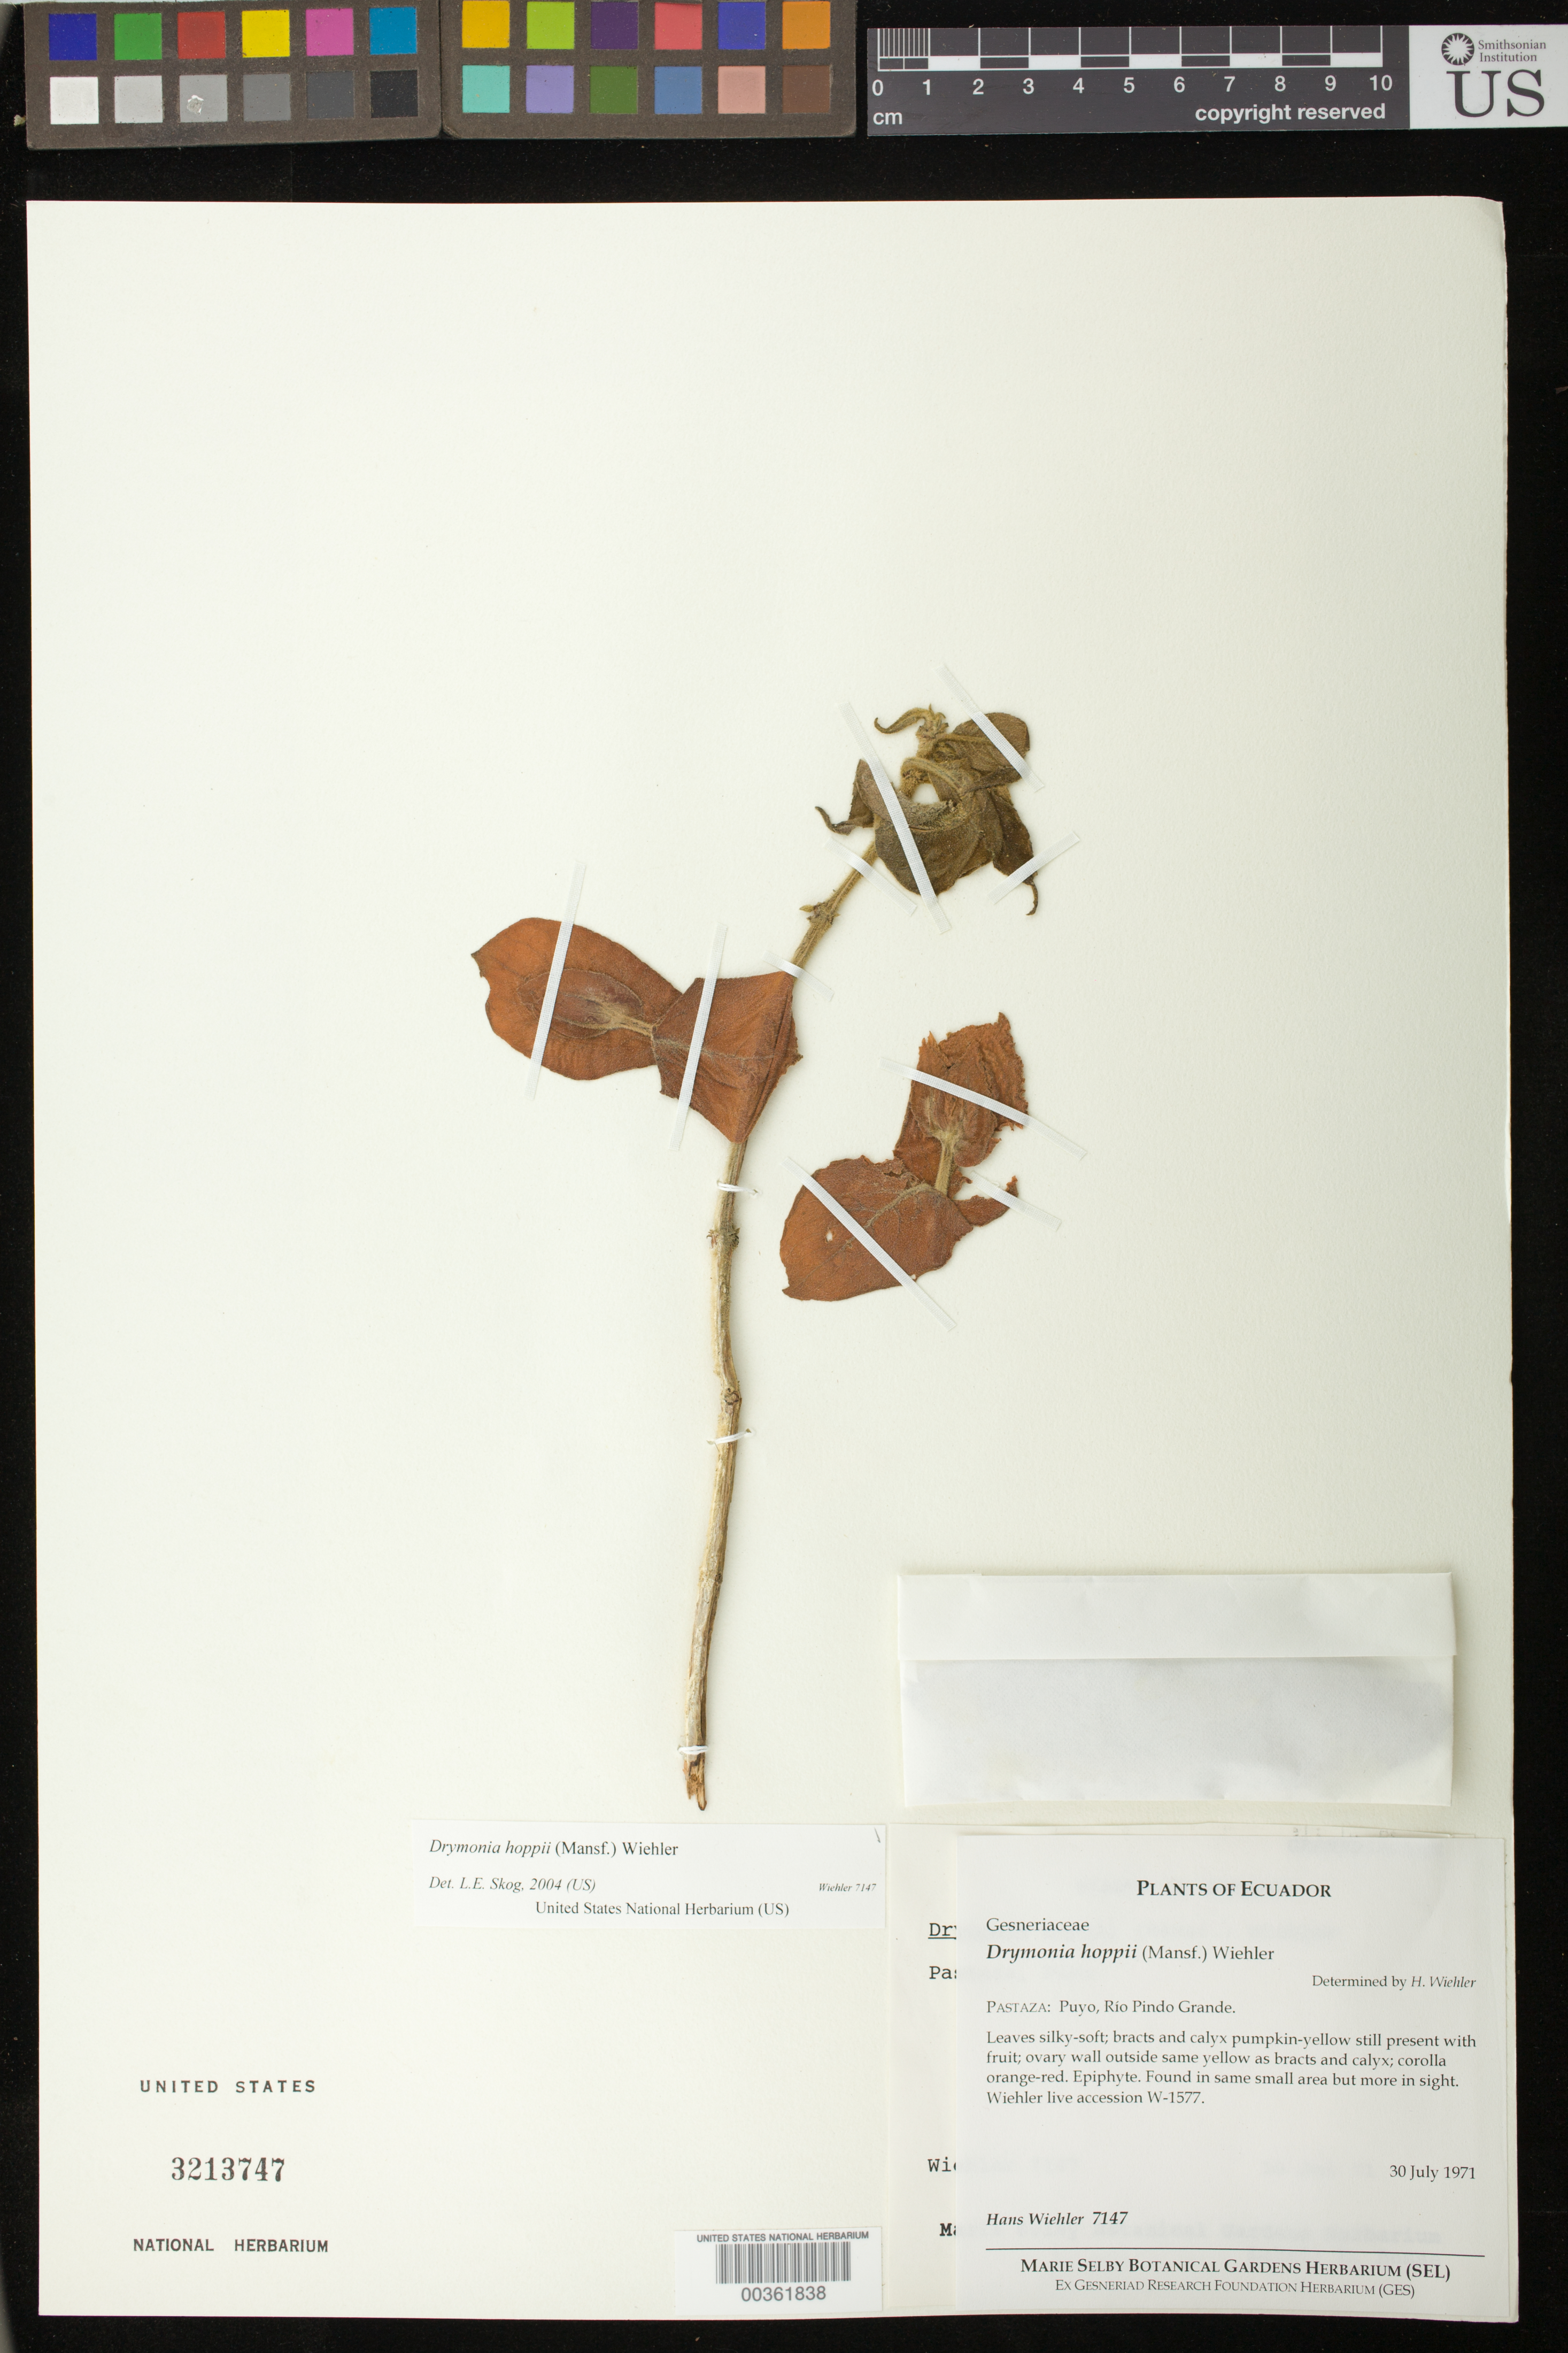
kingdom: Plantae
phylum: Tracheophyta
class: Magnoliopsida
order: Lamiales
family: Gesneriaceae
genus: Drymonia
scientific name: Drymonia hoppii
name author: (Mansf.) Wiehler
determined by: Skog, Laurence E.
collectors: H. J. Wiehler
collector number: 7147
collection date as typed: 30 Jul 1971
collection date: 1971-07-30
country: Ecuador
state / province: Pastaza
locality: Puyo, Rio Pindo Grande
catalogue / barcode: US 3213747